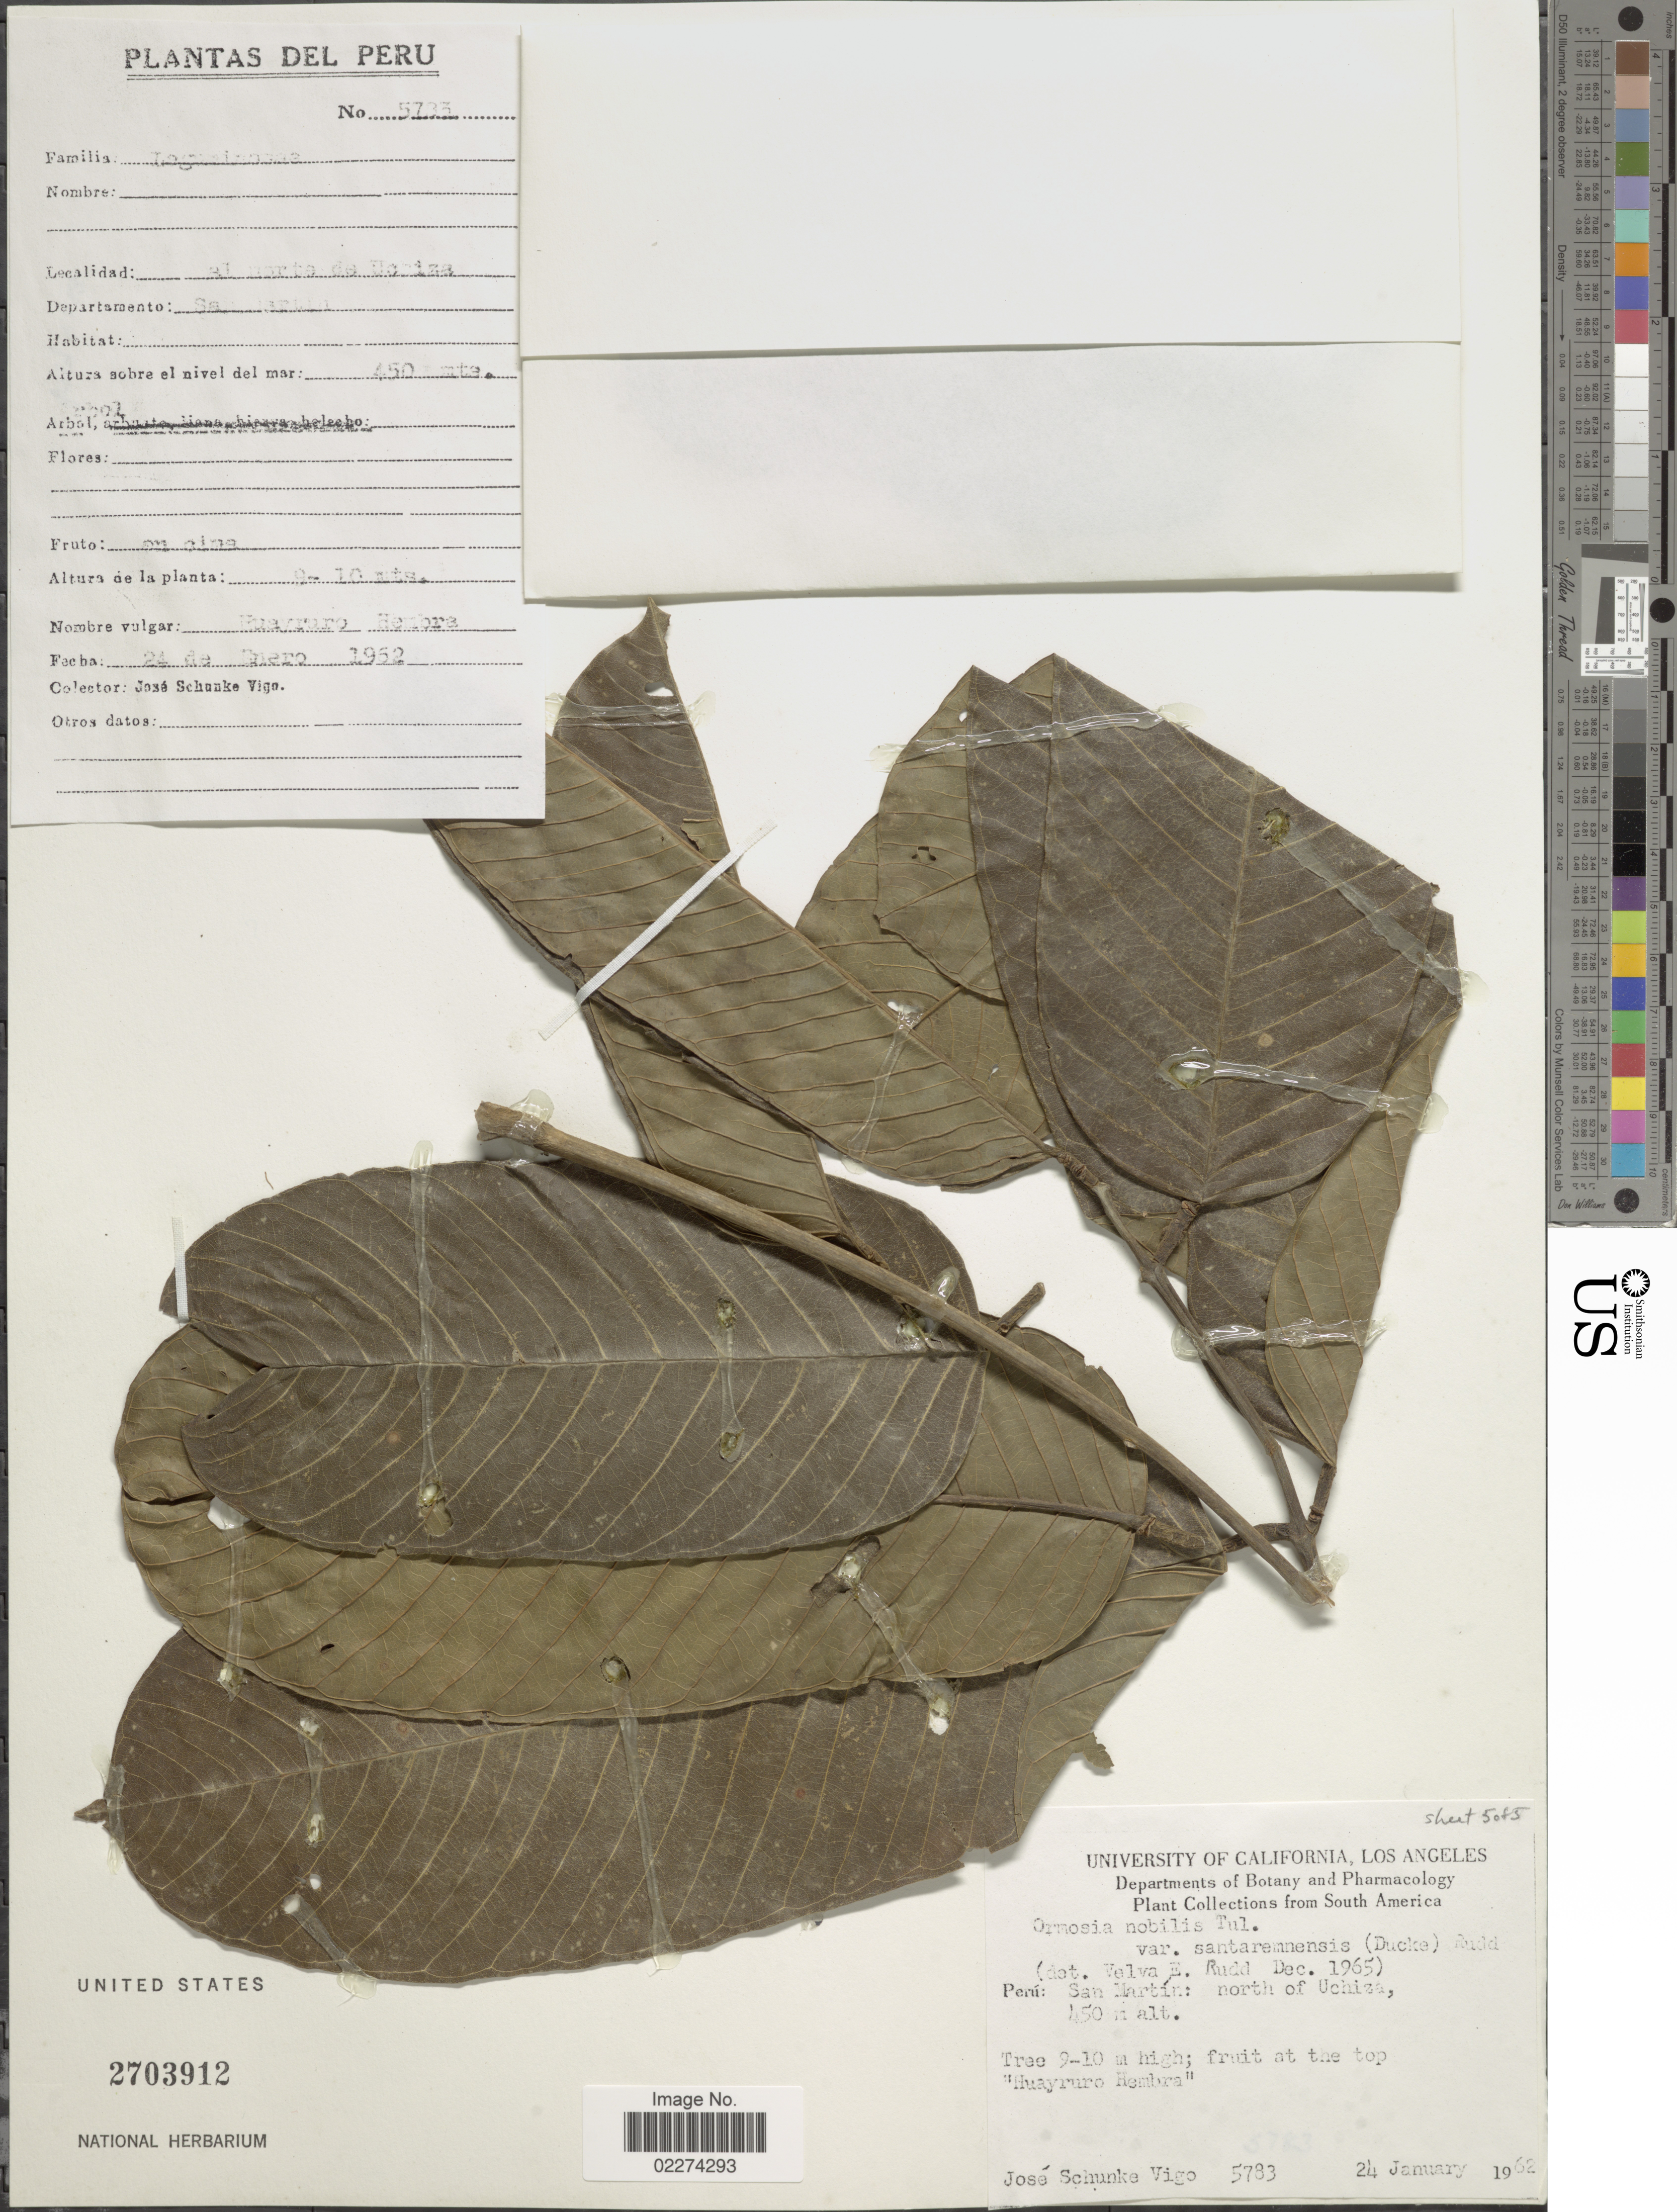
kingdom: Plantae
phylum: Tracheophyta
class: Magnoliopsida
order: Fabales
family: Fabaceae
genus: Ormosia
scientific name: Ormosia santaremnensis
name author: Ducke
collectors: J. Schunke Vigo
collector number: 5783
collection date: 1962-01-24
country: Peru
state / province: San Martín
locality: Peru: San Martin: north of Uchiza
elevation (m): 450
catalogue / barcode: US 2703912